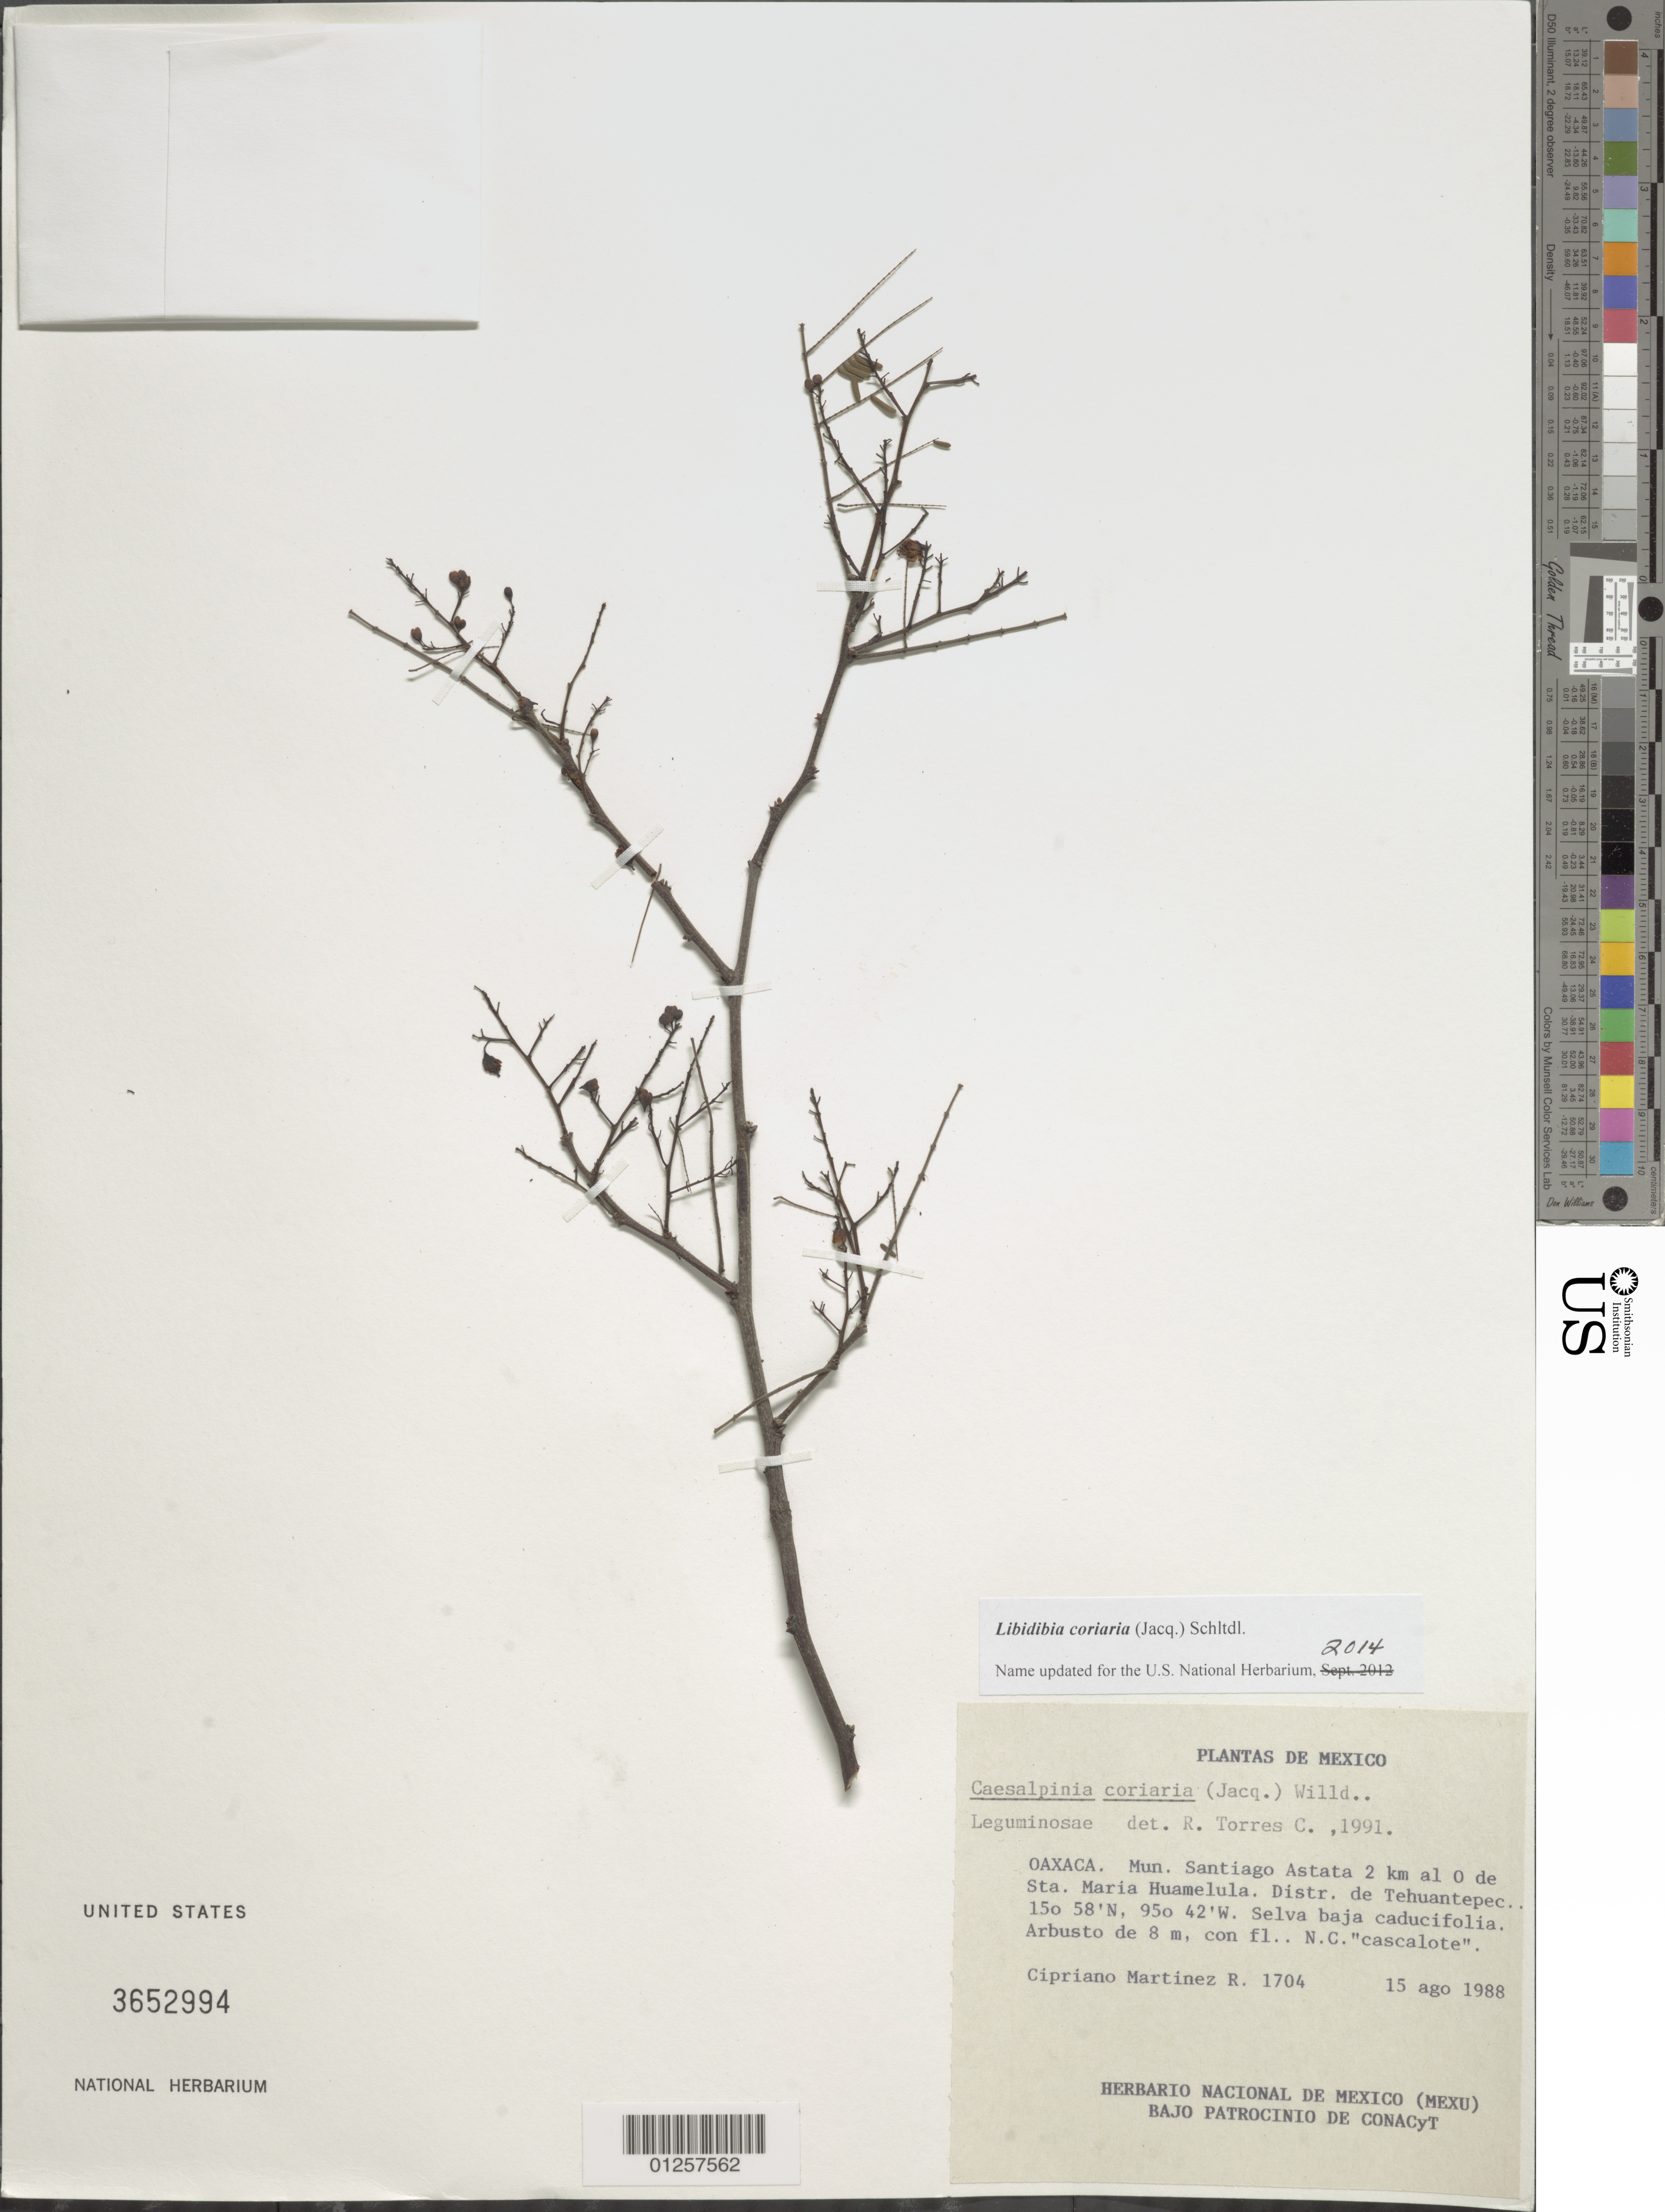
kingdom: Plantae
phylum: Tracheophyta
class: Magnoliopsida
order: Fabales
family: Fabaceae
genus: Libidibia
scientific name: Libidibia coriaria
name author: (Jacq.) Schltdl.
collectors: C. Martínez R.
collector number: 1704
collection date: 1988-08-15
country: Mexico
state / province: Oaxaca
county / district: Tehuantepe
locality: Mun. Santiago Astata 2 km al O de sta. Maria Huamelula.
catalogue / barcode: US 3652994